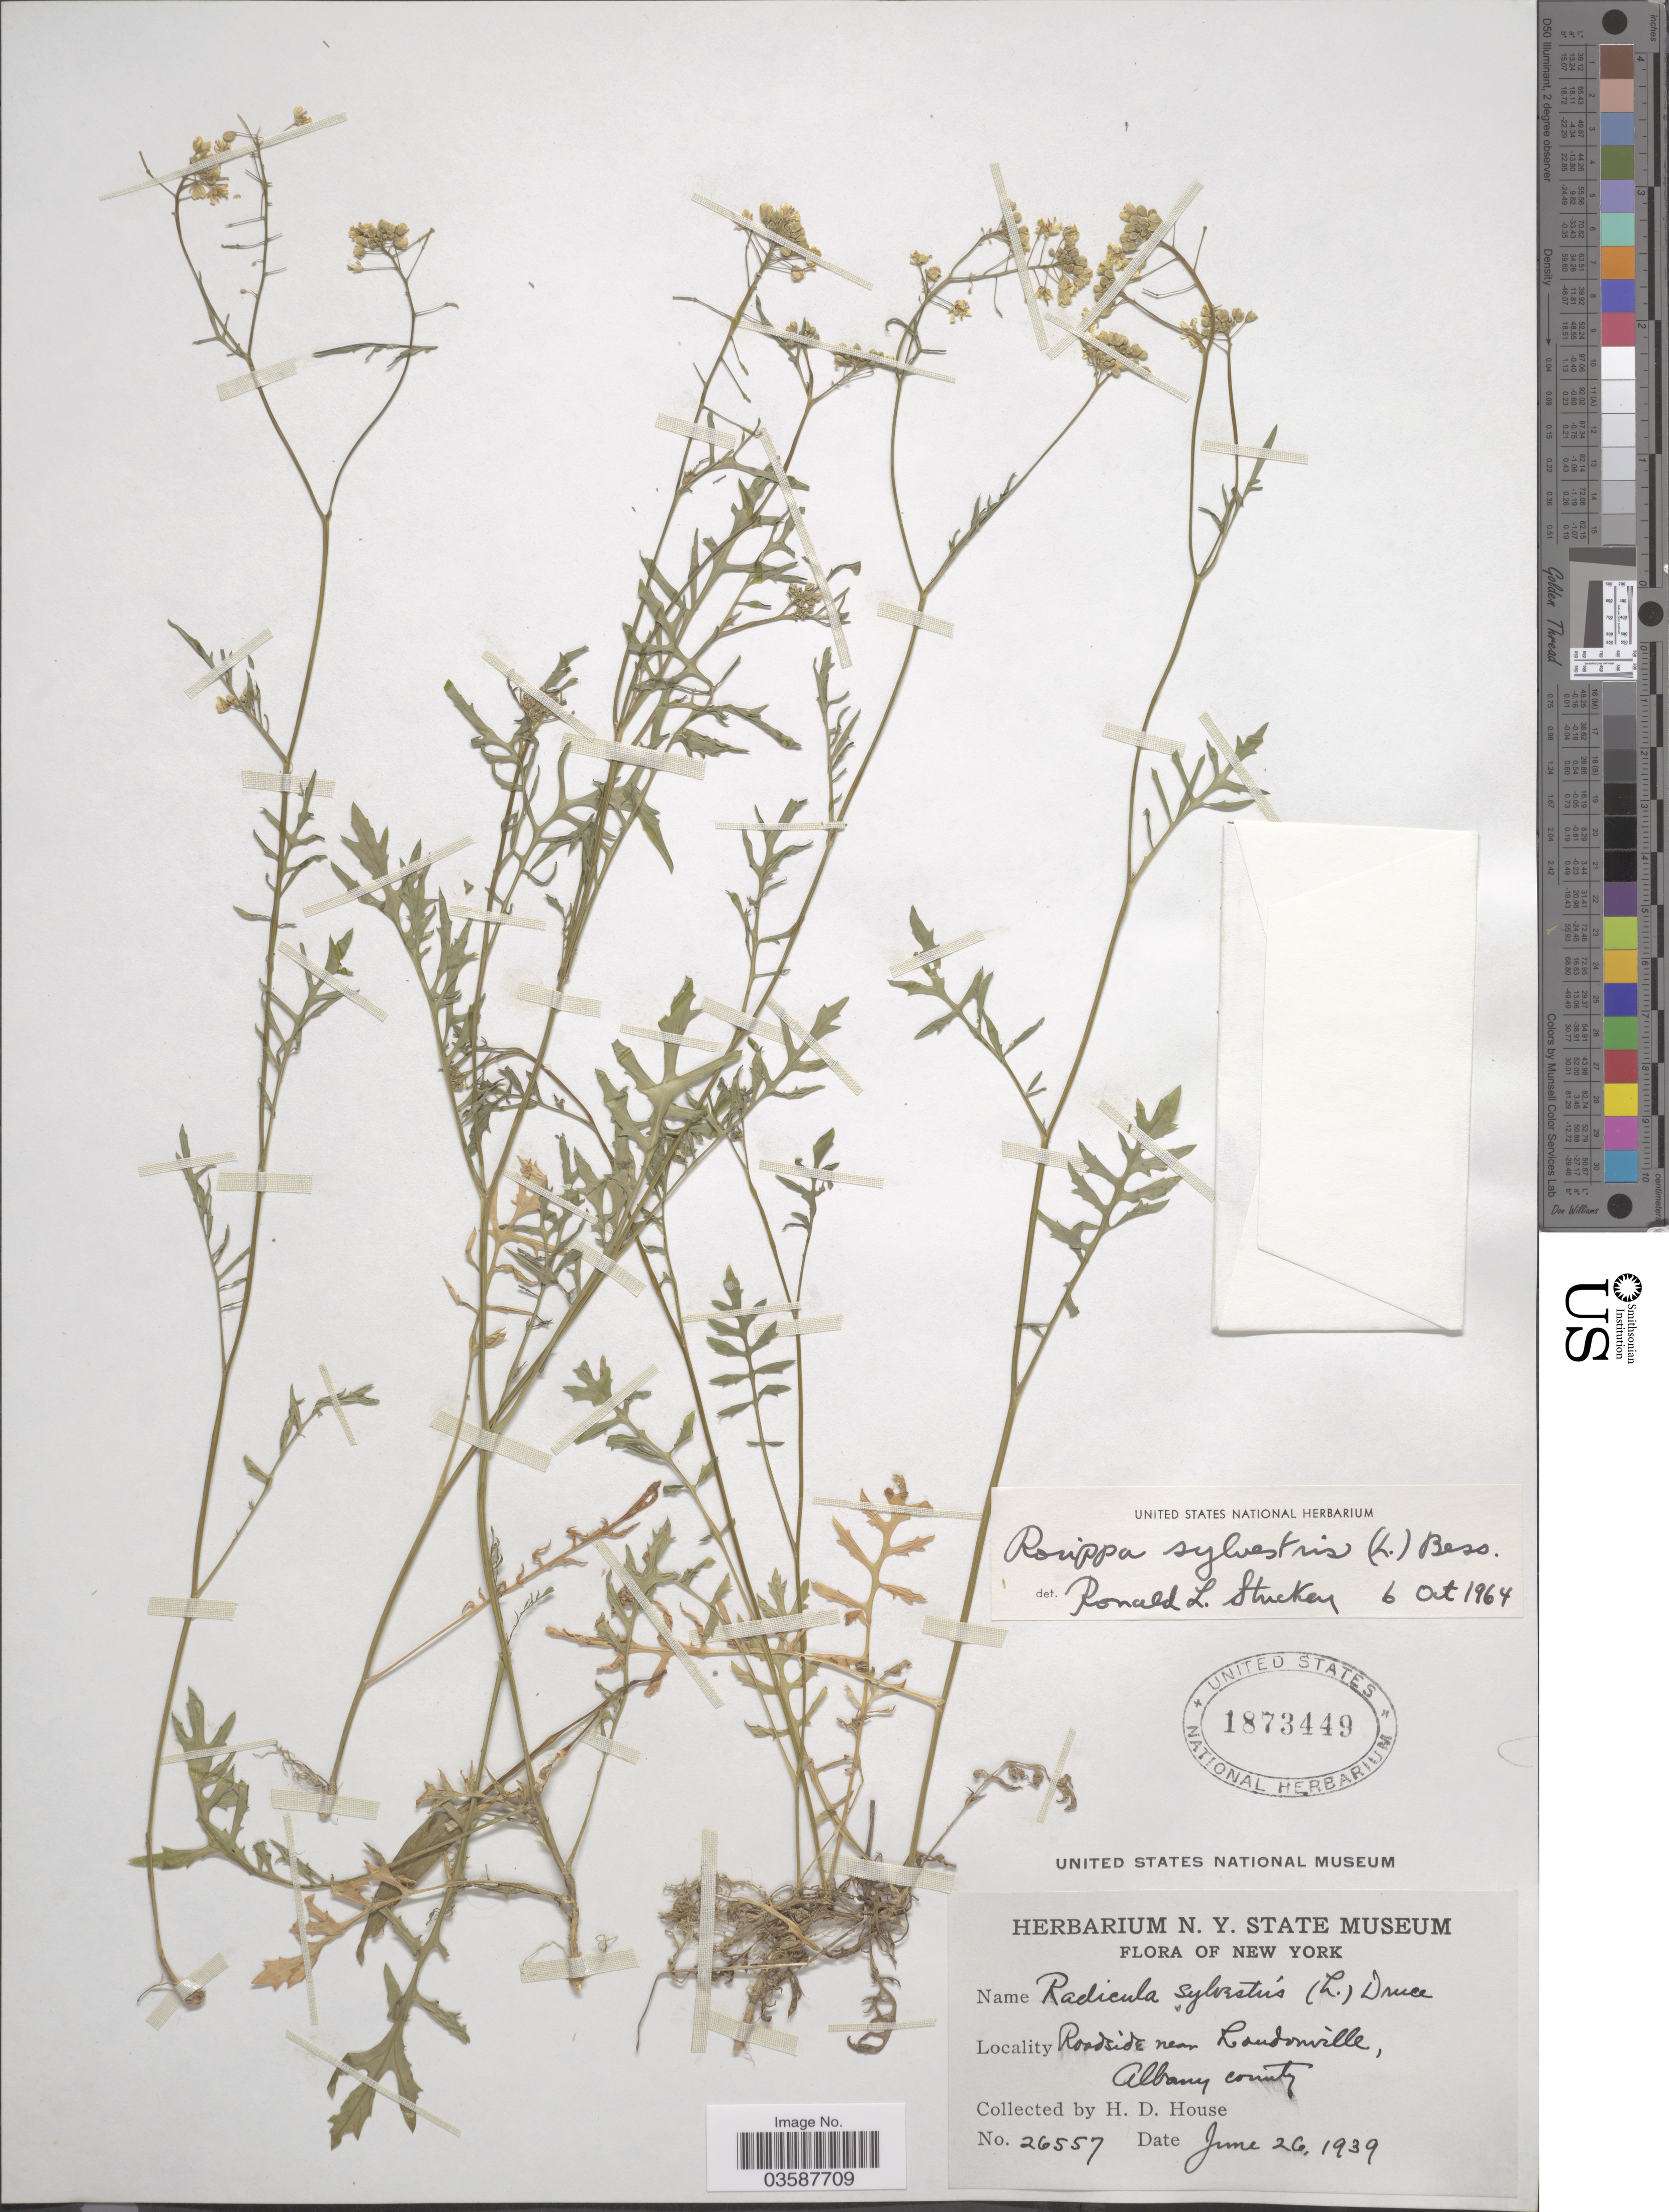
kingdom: Plantae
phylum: Tracheophyta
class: Magnoliopsida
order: Brassicales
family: Brassicaceae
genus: Rorippa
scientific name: Rorippa sylvestris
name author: (L.) Besser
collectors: H. D. House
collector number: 26557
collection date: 1939-06-26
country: United States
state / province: New York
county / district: Albany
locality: Roadside near Loudenville, Albany County.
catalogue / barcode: US 1873449